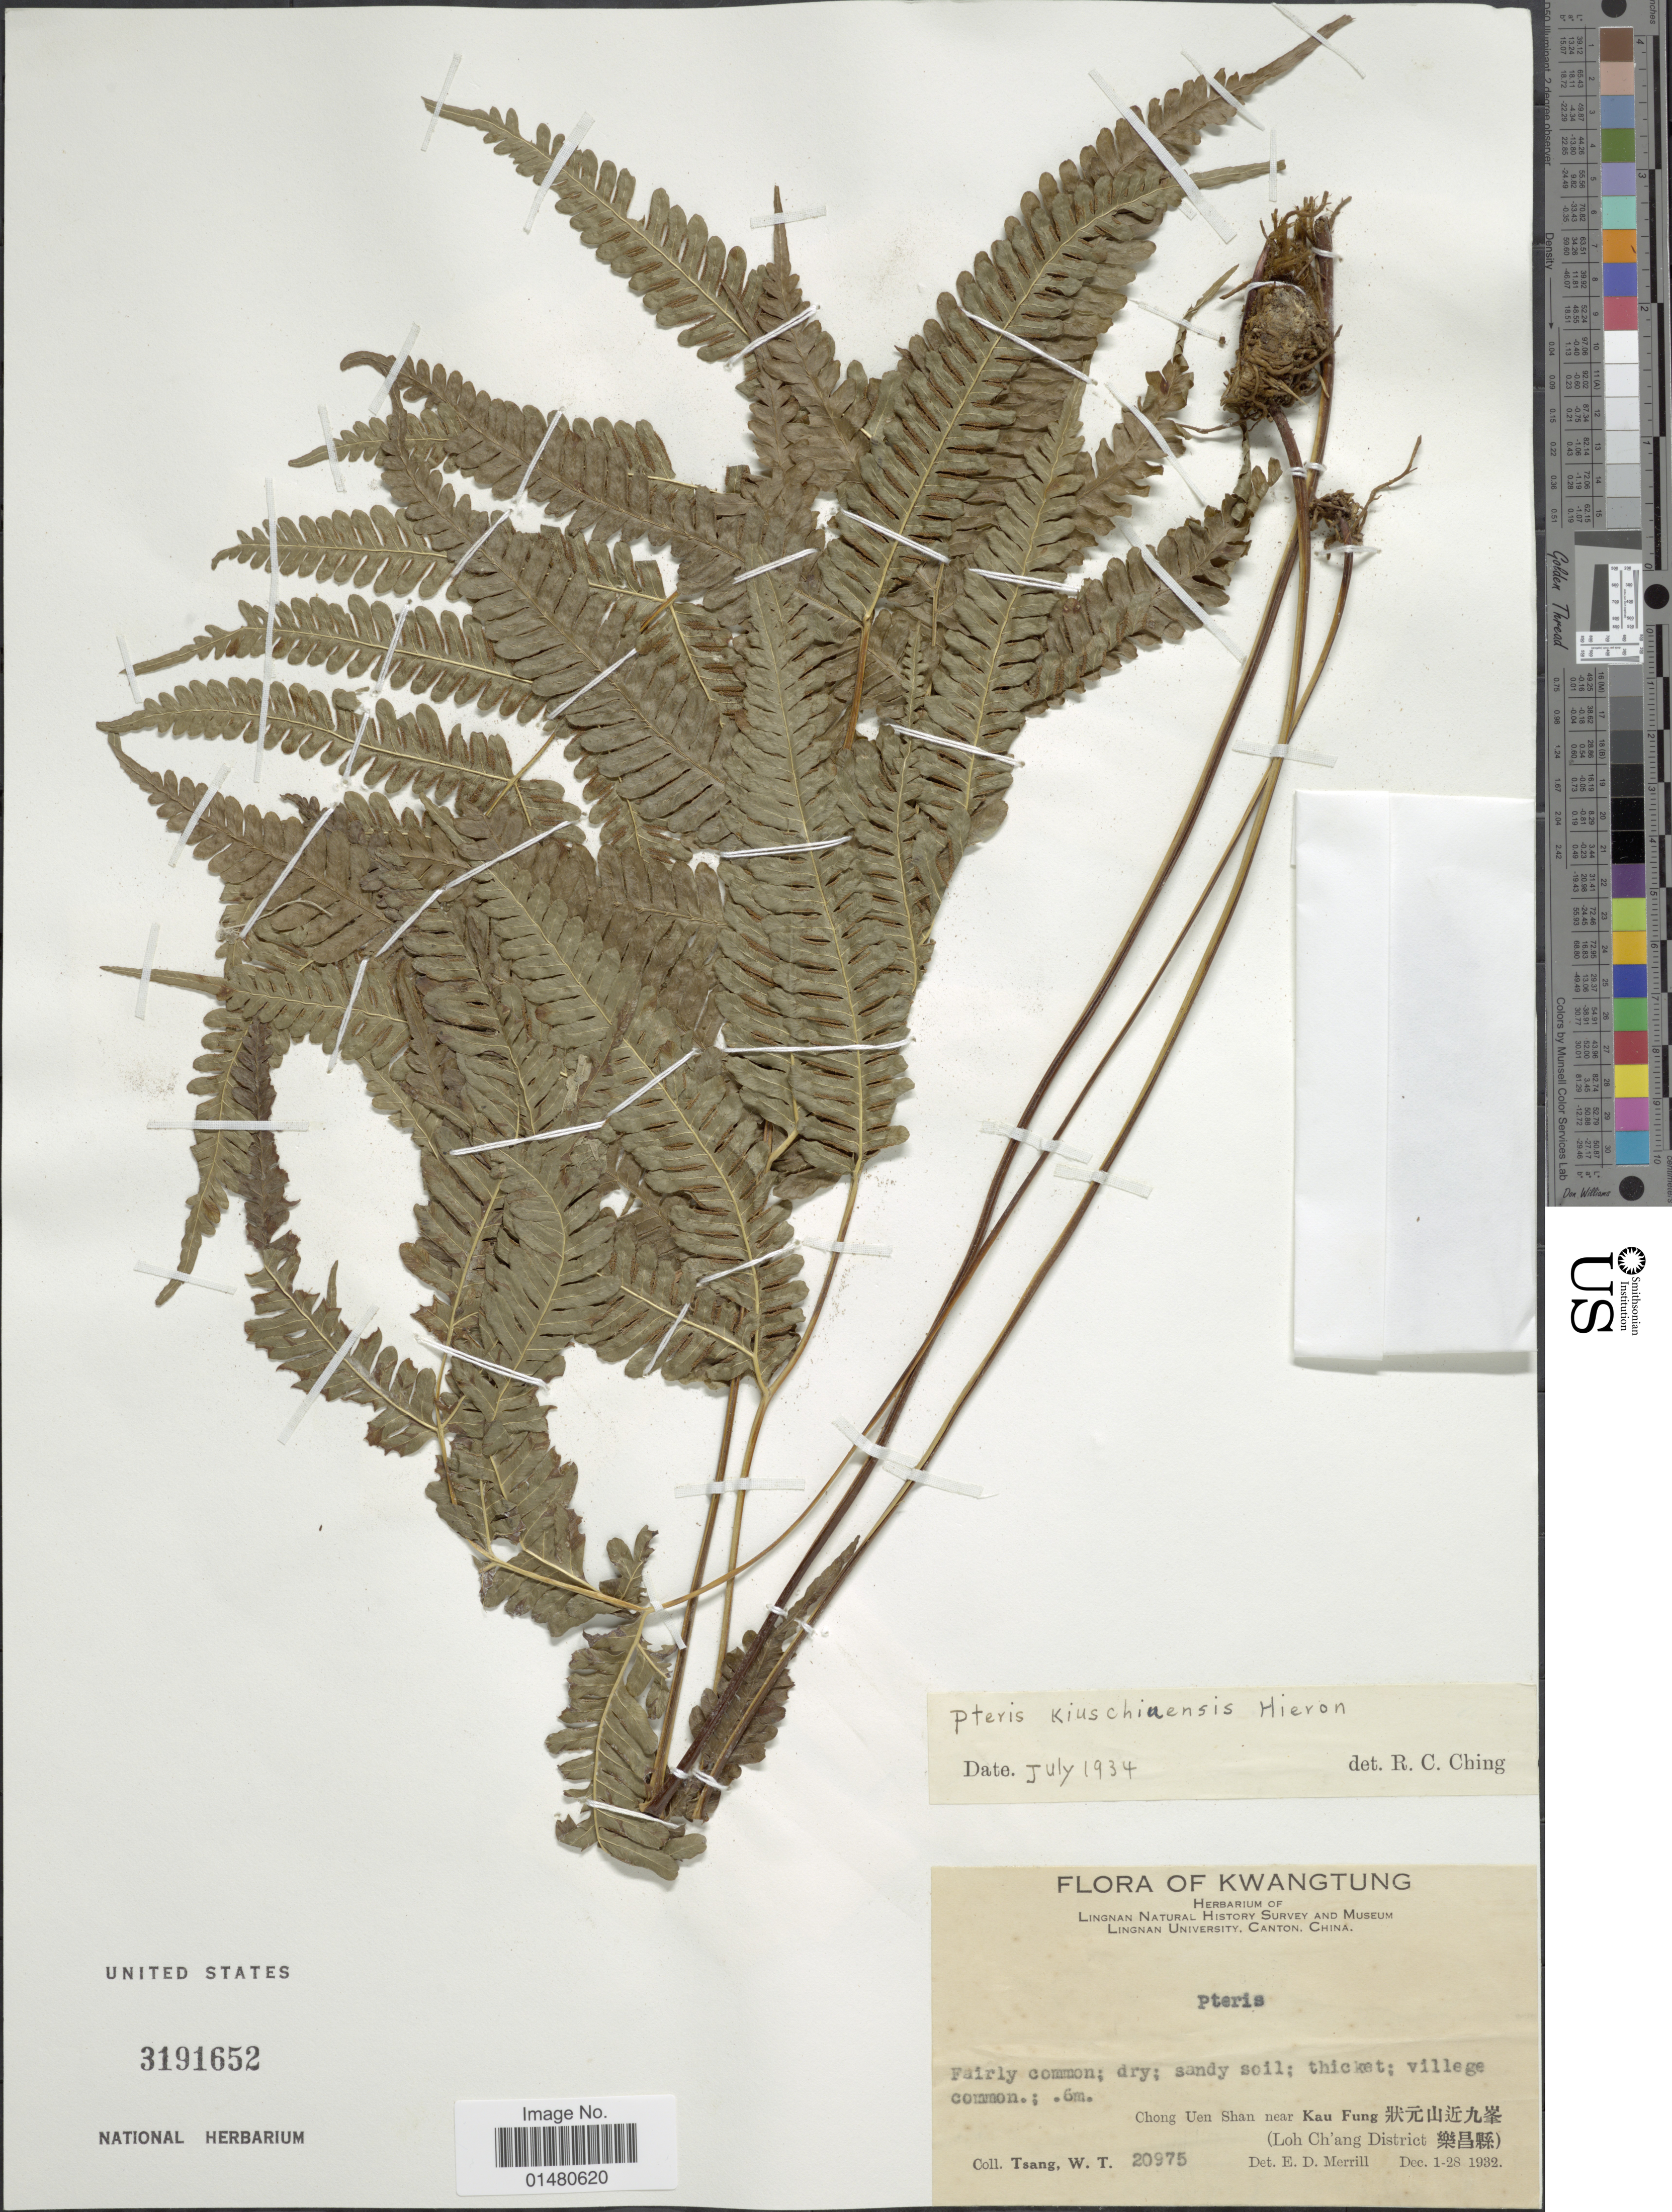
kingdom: Plantae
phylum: Tracheophyta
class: Polypodiopsida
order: Polypodiales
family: Pteridaceae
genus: Pteris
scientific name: Pteris kiuschiuensis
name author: Hieron.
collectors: W. T. Tsang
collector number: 20975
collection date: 1932-12-01/1932-12-28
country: China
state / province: Guangdong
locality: Kwangtung, Chong Uen Shan near Kau Fung, (Loh Ch'ang District)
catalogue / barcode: US 3191652